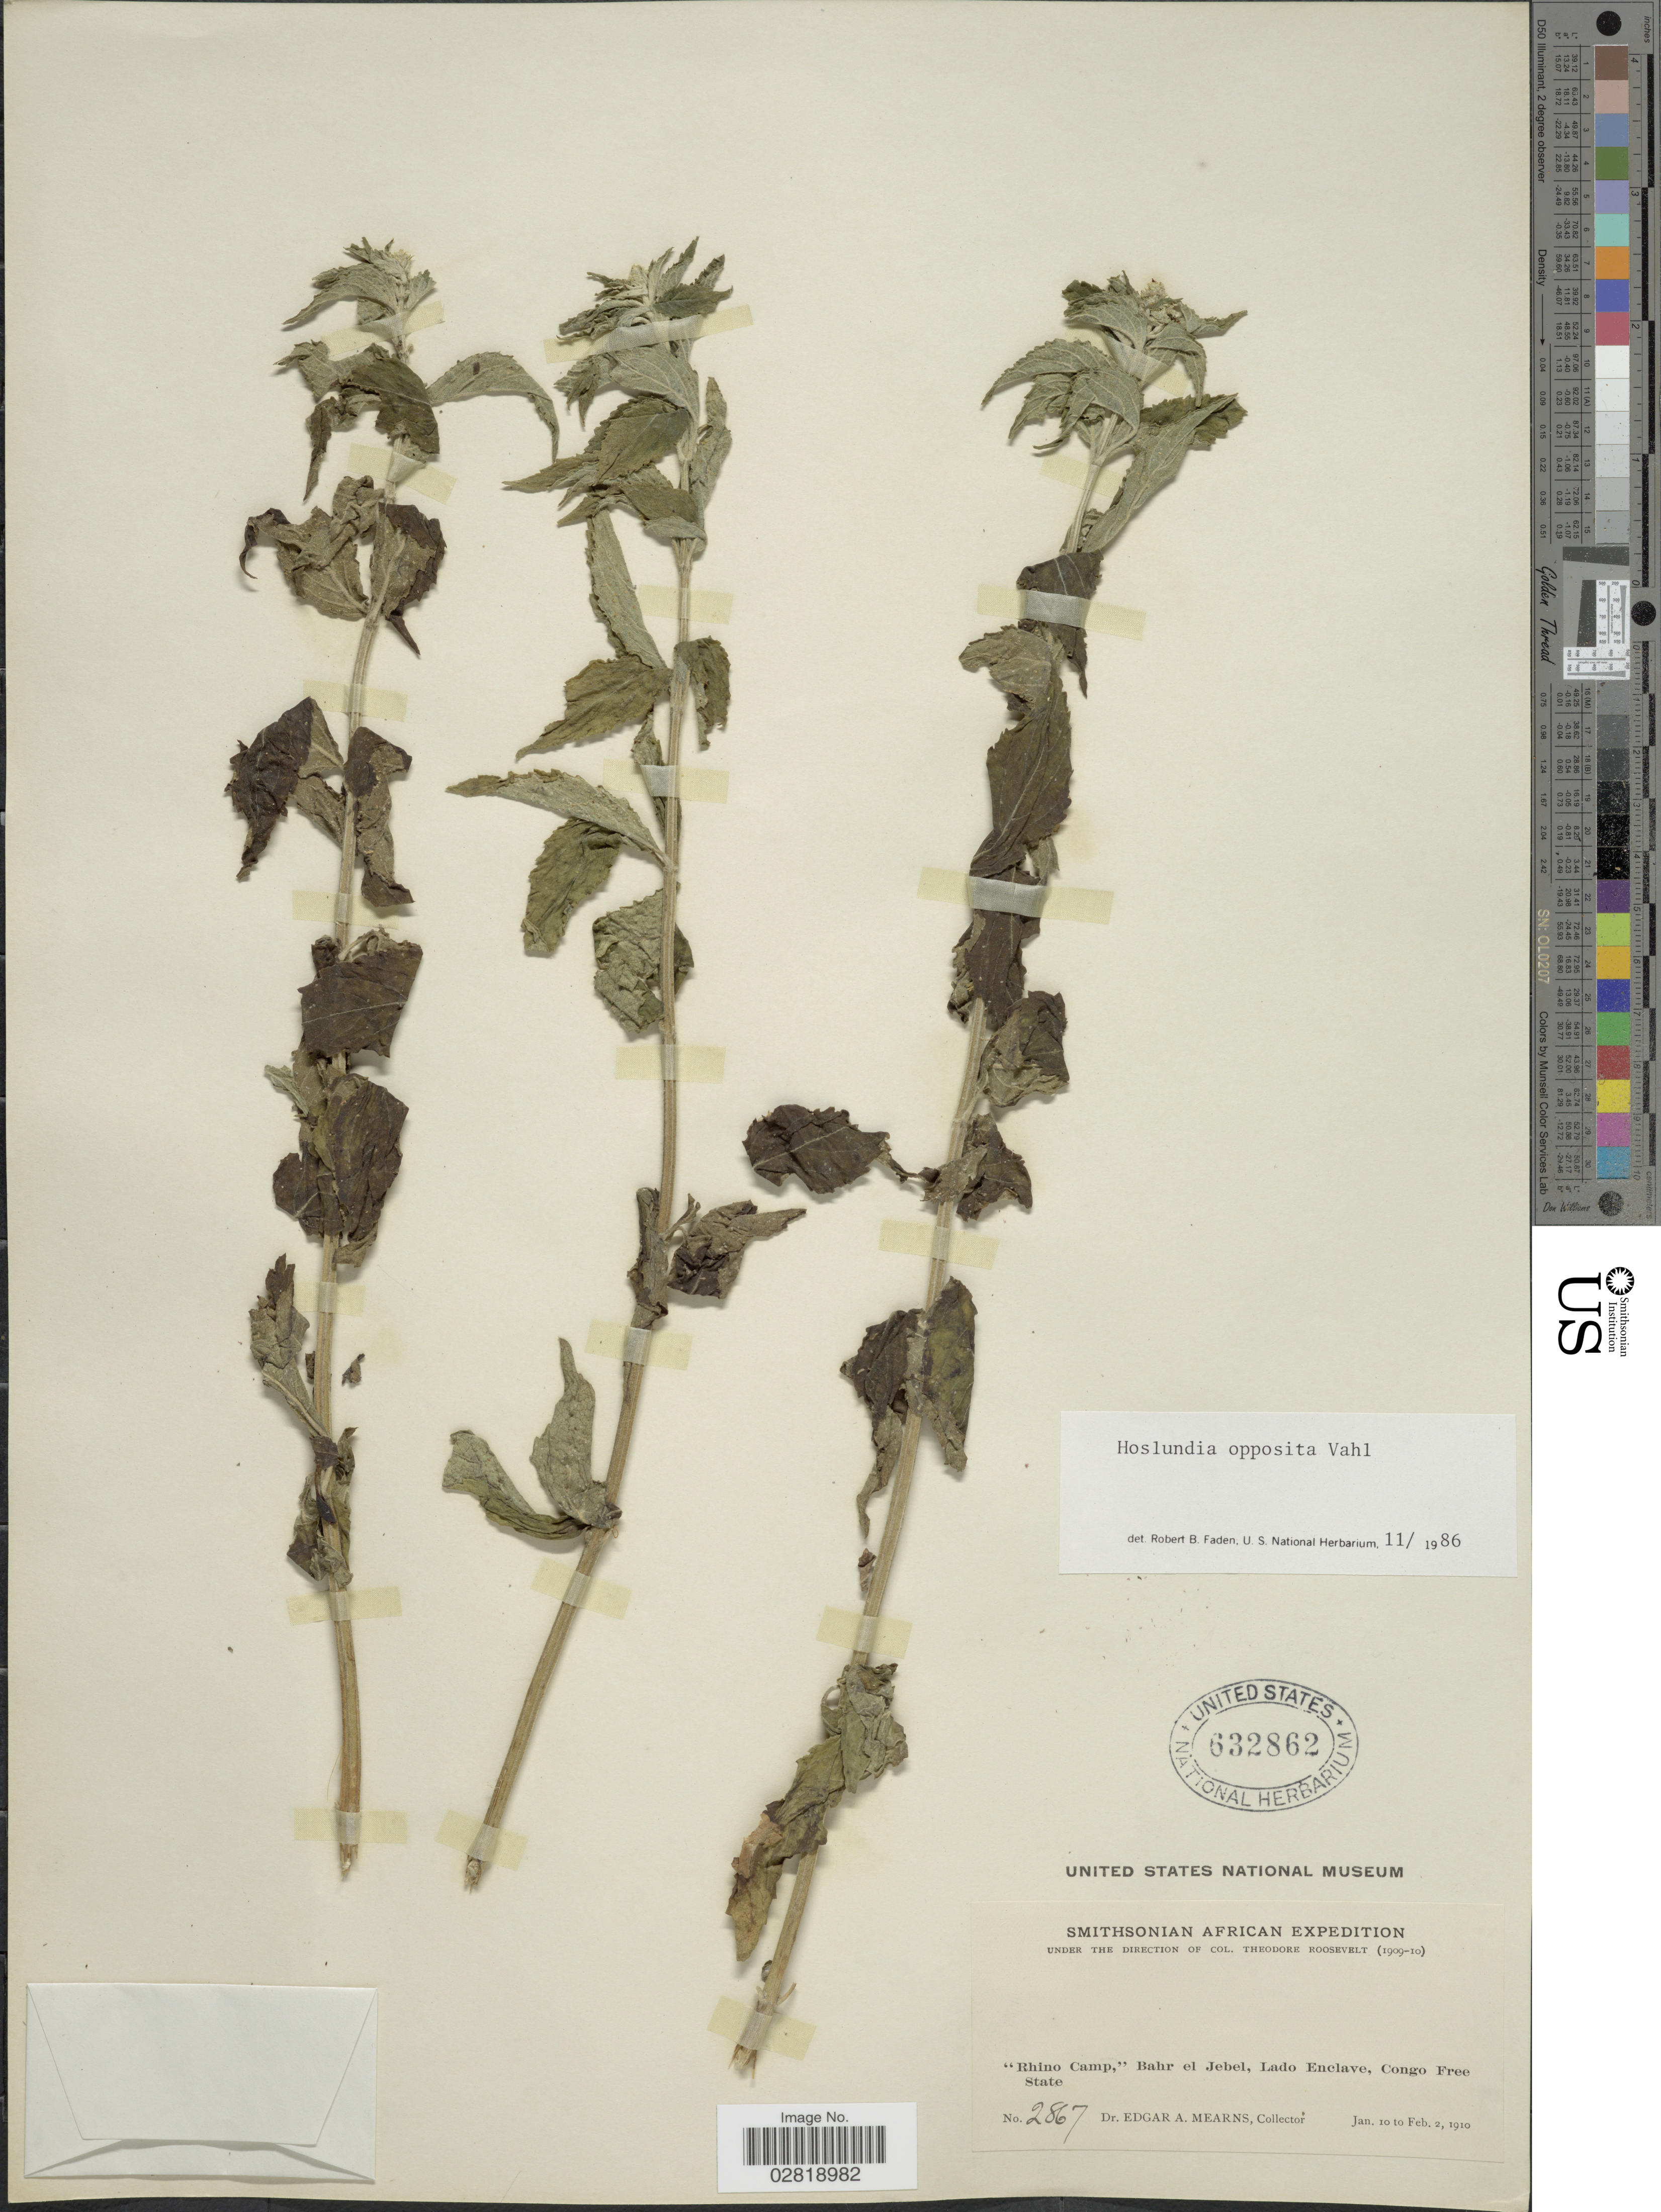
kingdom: Plantae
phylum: Tracheophyta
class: Magnoliopsida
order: Lamiales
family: Lamiaceae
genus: Hoslundia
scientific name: Hoslundia opposita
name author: Vahl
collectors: E. A. Mearns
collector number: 2867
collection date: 1910-01-10/1910-02-02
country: Congo, Democratic Republic of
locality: Rhino Camp,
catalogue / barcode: US 632862